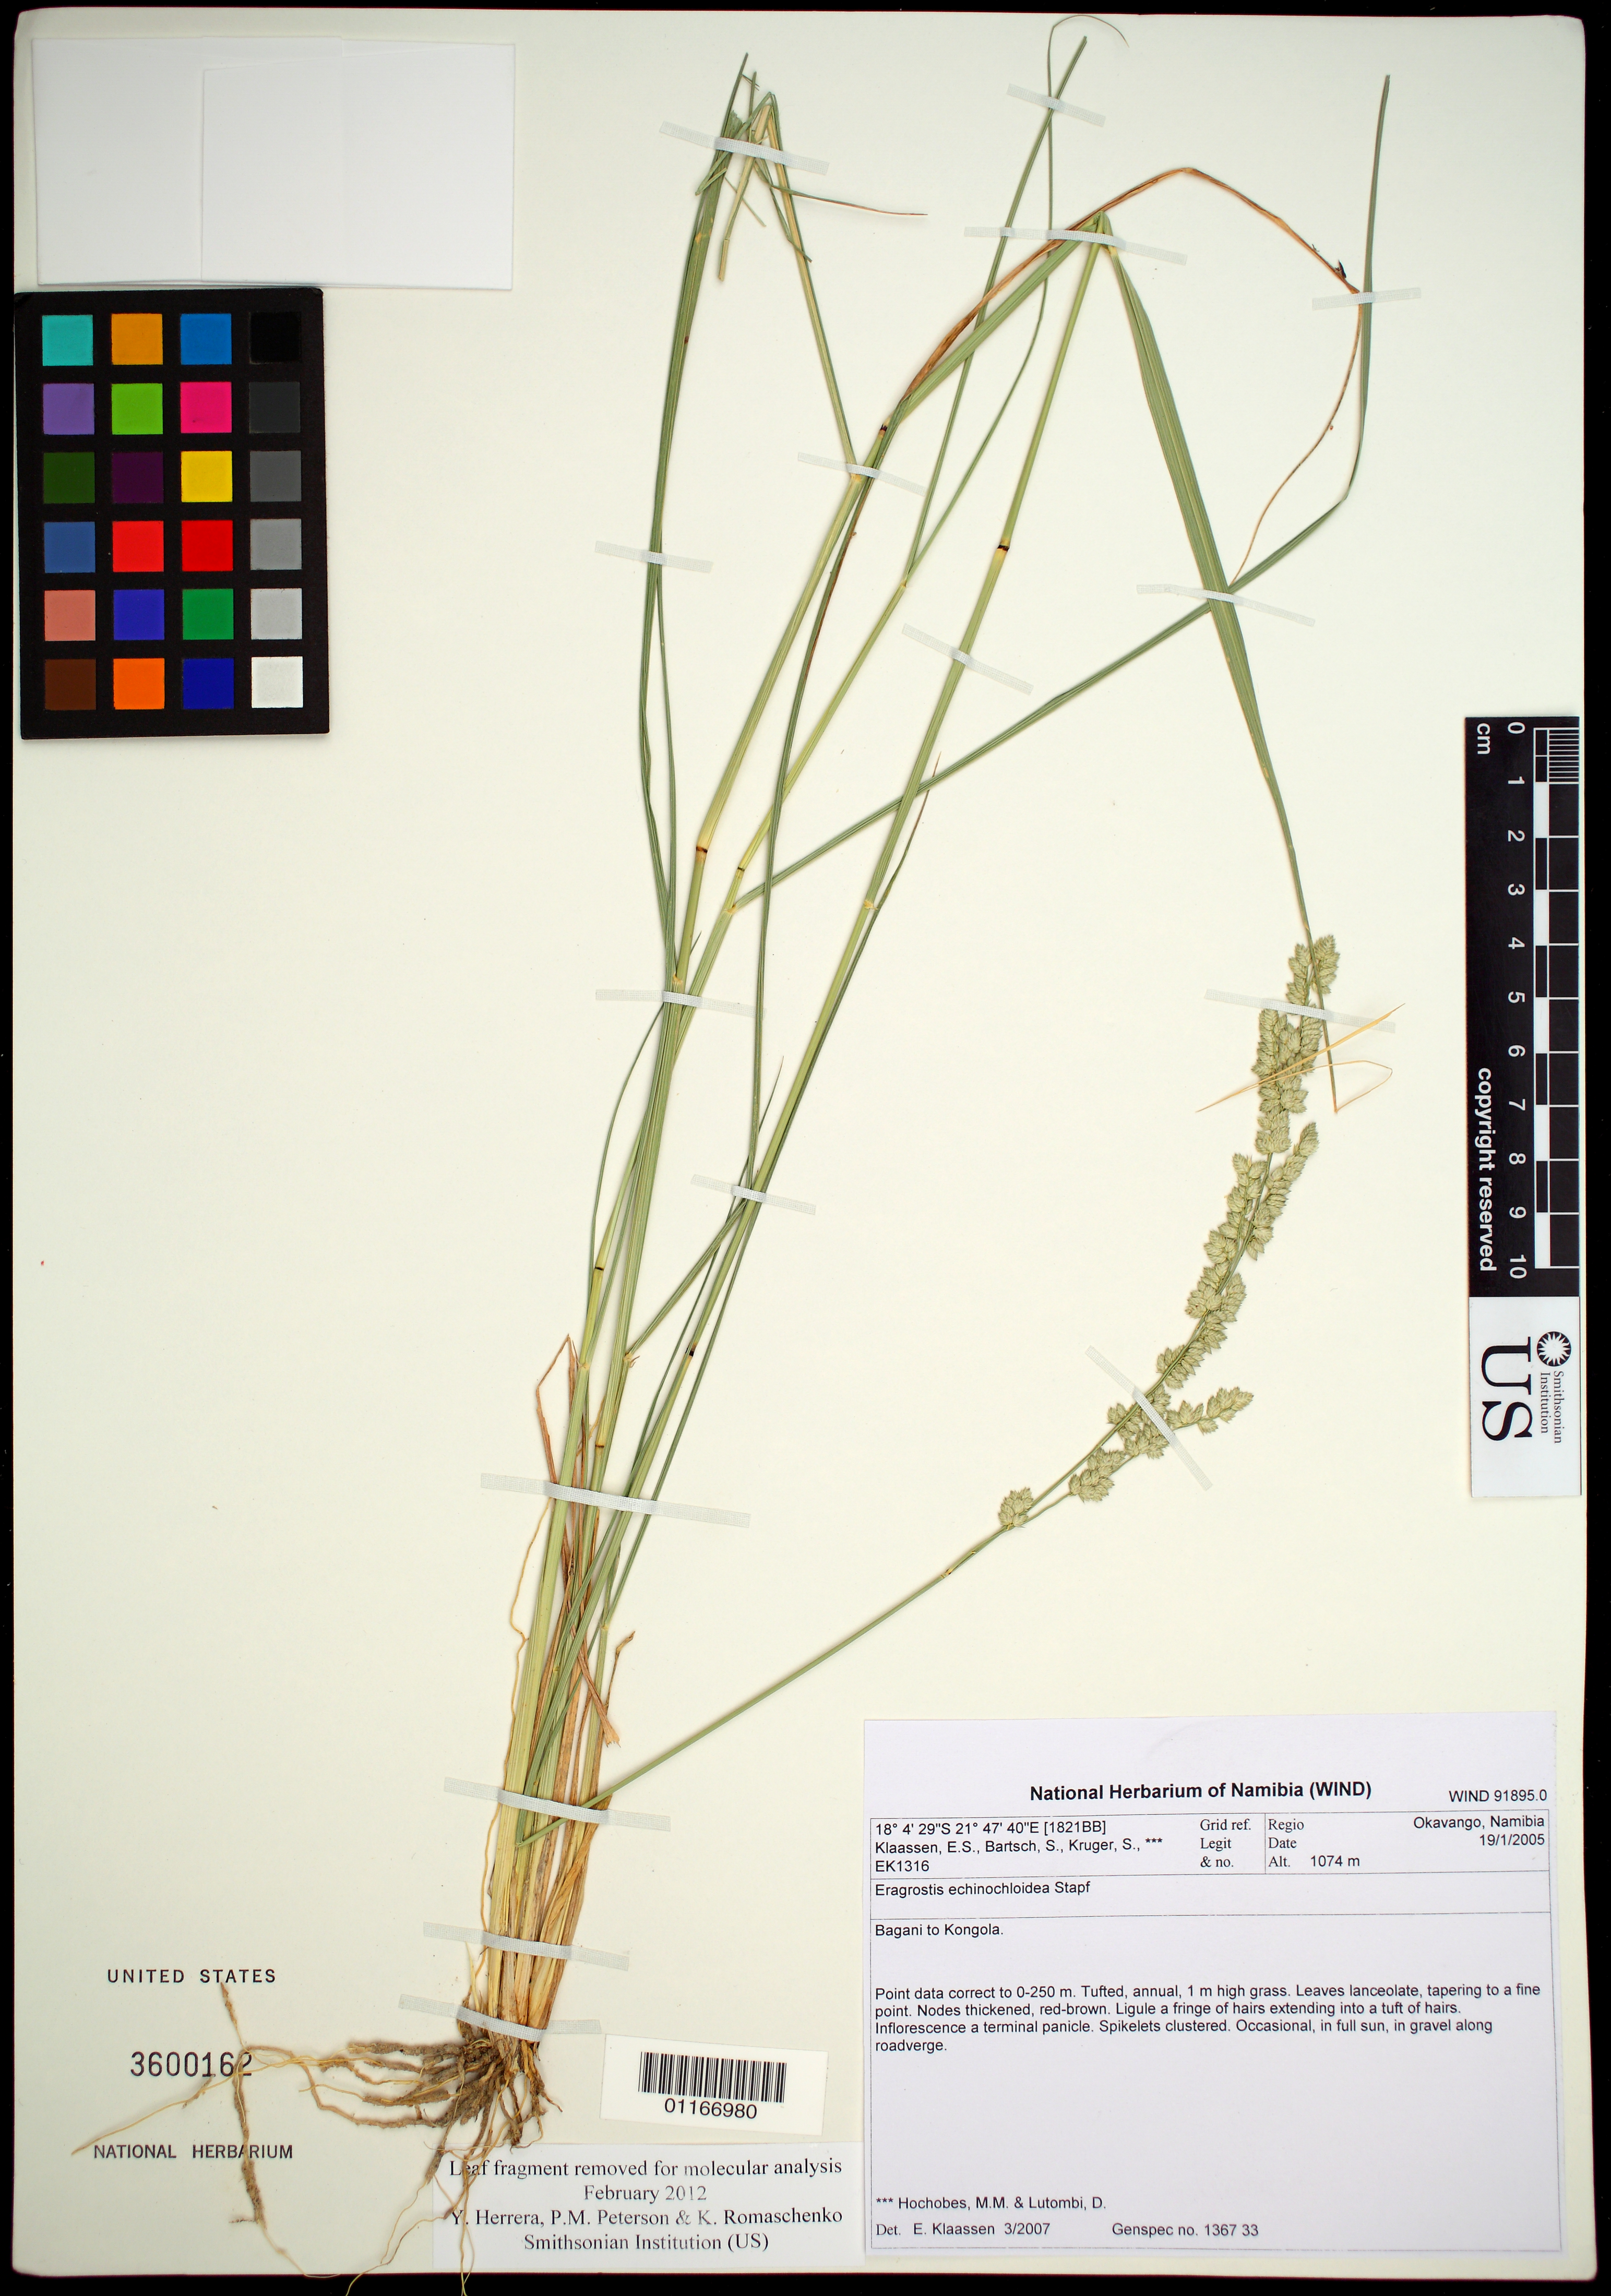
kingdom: Plantae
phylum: Tracheophyta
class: Liliopsida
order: Poales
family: Poaceae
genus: Eragrostis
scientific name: Eragrostis echinochloidea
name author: Stapf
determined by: Klaassen, E. S.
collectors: E. S. Klaassen, S. Bartsch, S. Kruger, M. Hochobes & D. Lutombi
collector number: EK1316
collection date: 2005-01-19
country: Namibia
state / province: Kavango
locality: Bagani to Kongola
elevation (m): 1074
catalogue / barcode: US 3600162